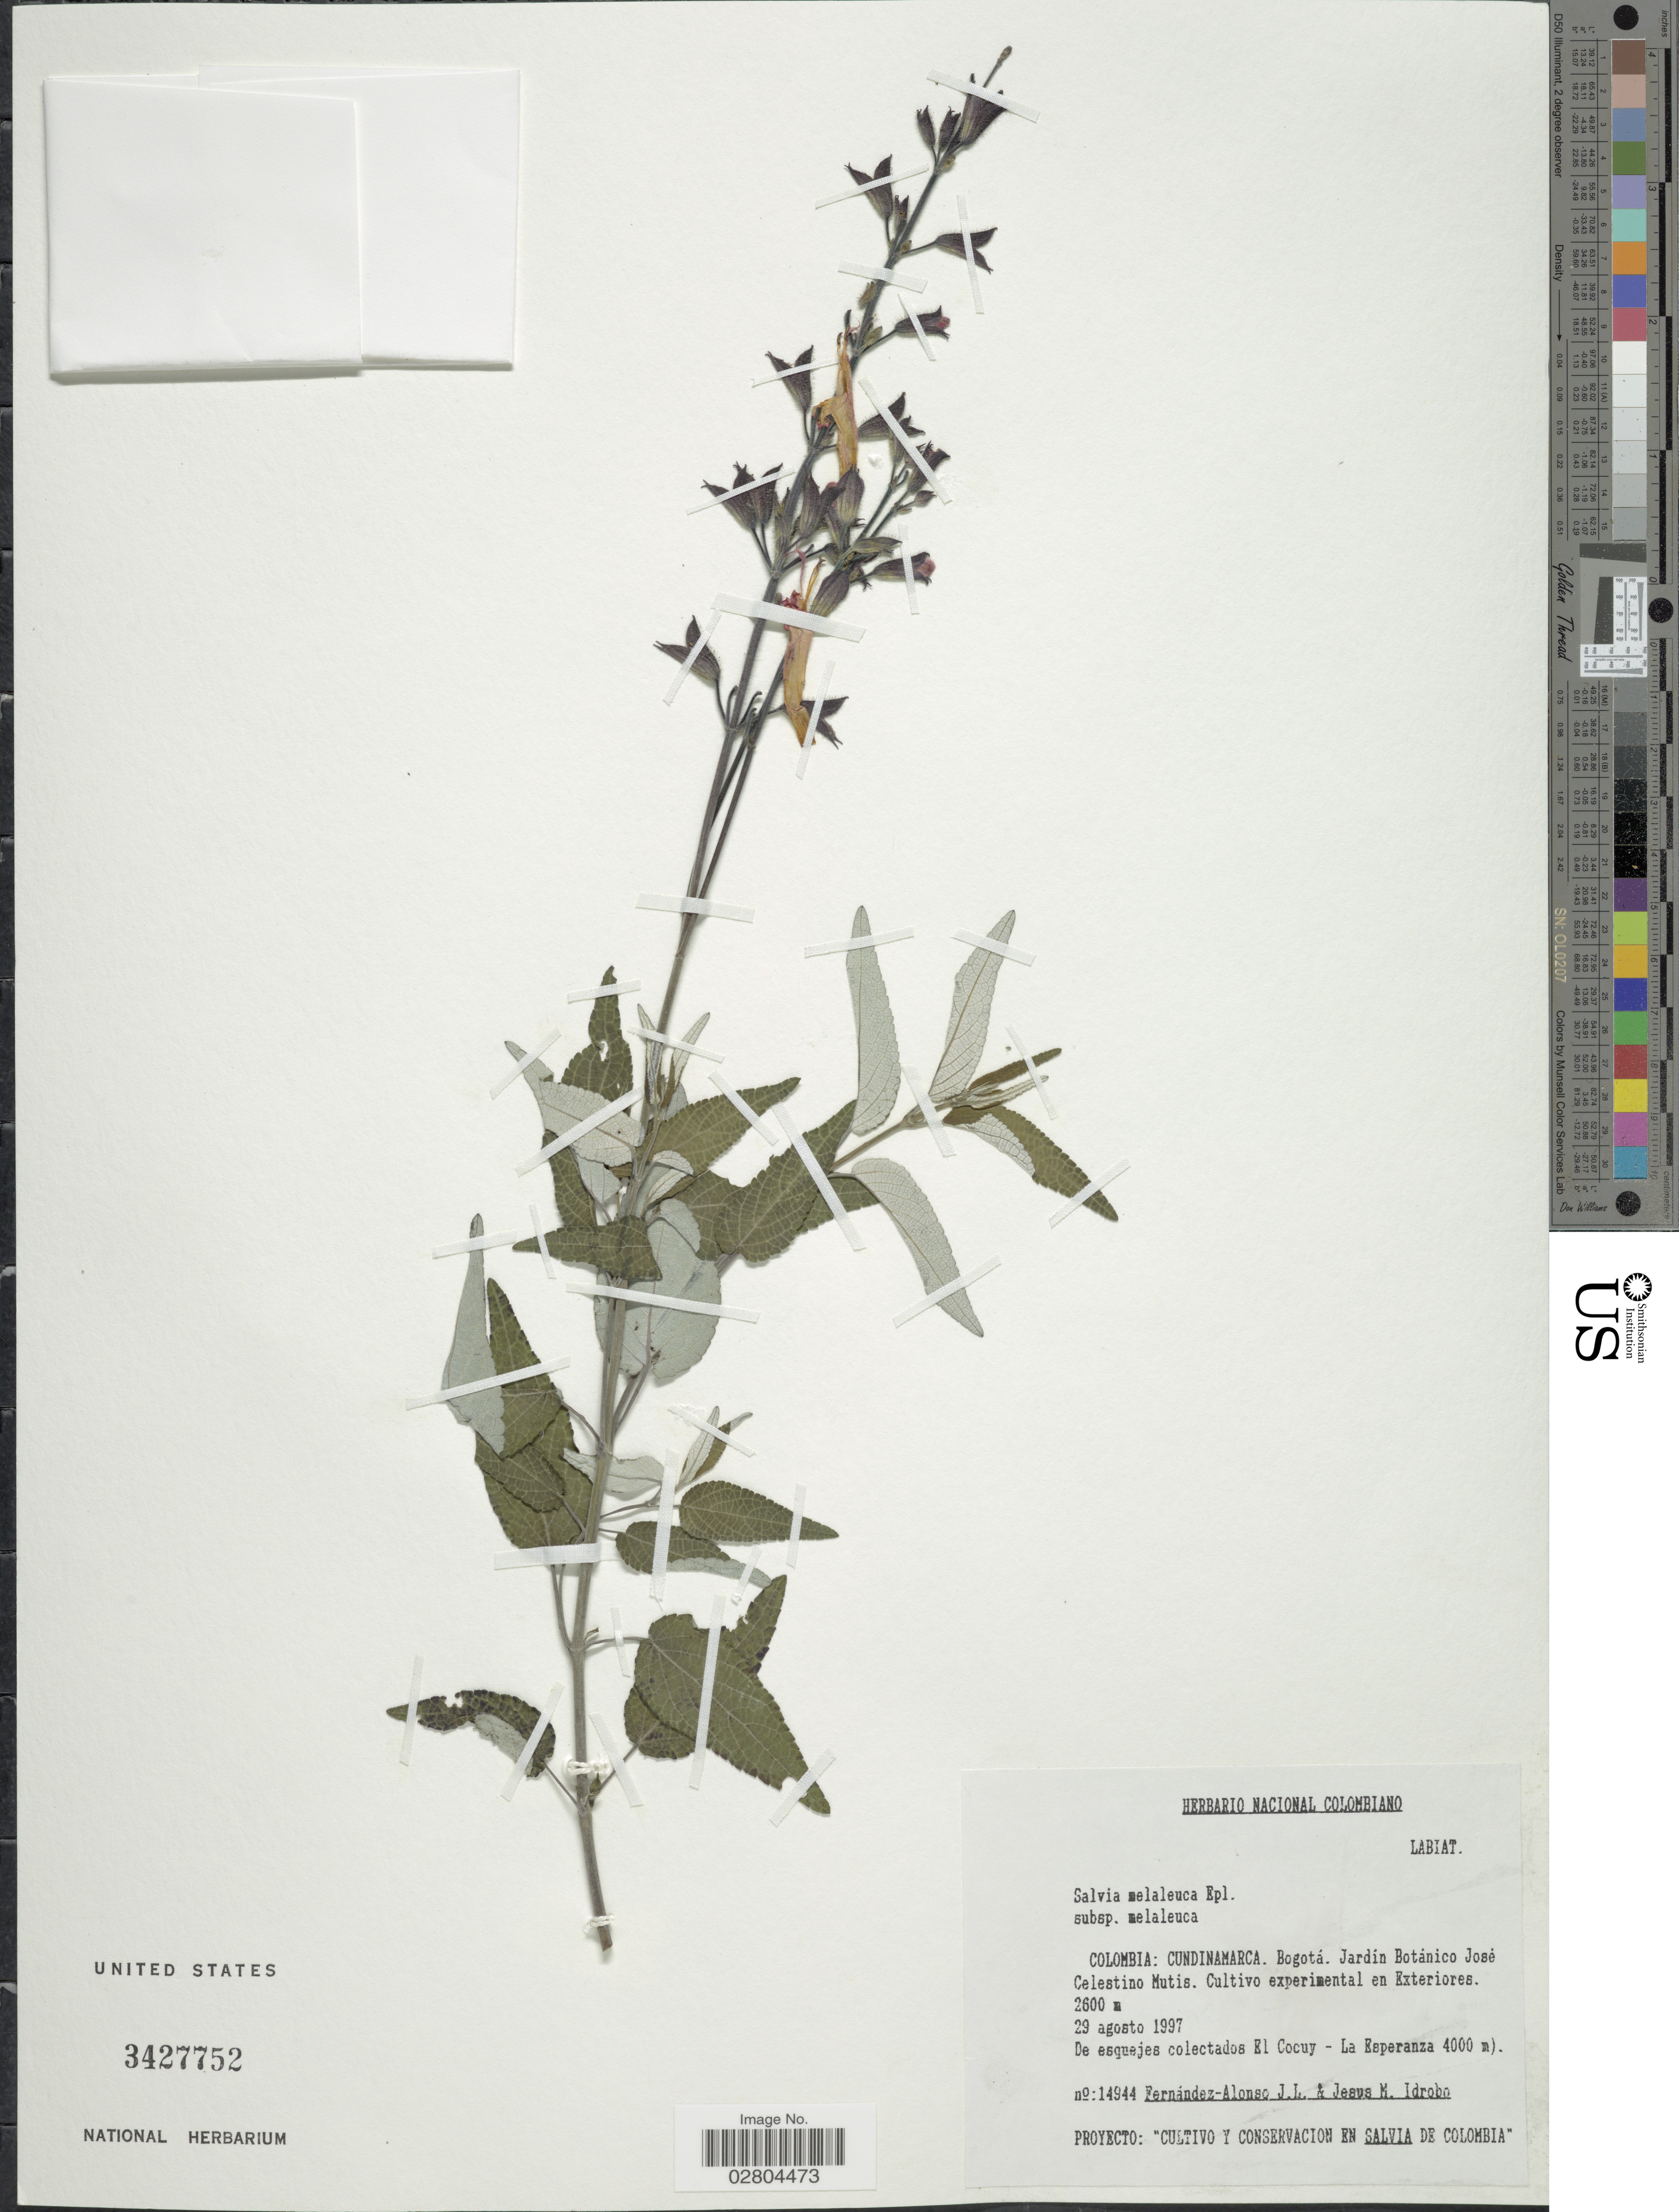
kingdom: Plantae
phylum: Tracheophyta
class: Magnoliopsida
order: Lamiales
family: Lamiaceae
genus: Salvia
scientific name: Salvia melaleuca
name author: Epling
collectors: J. L. Fernández-Alonso & J. M. Idrobo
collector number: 14944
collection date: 1997-08-29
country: Colombia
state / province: Cundinamarca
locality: Bogotá. Jardín Botanico José Celestino Mutis. De esquejes colectados El Cocuy- La Esperanza.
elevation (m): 4000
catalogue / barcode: US 3427752